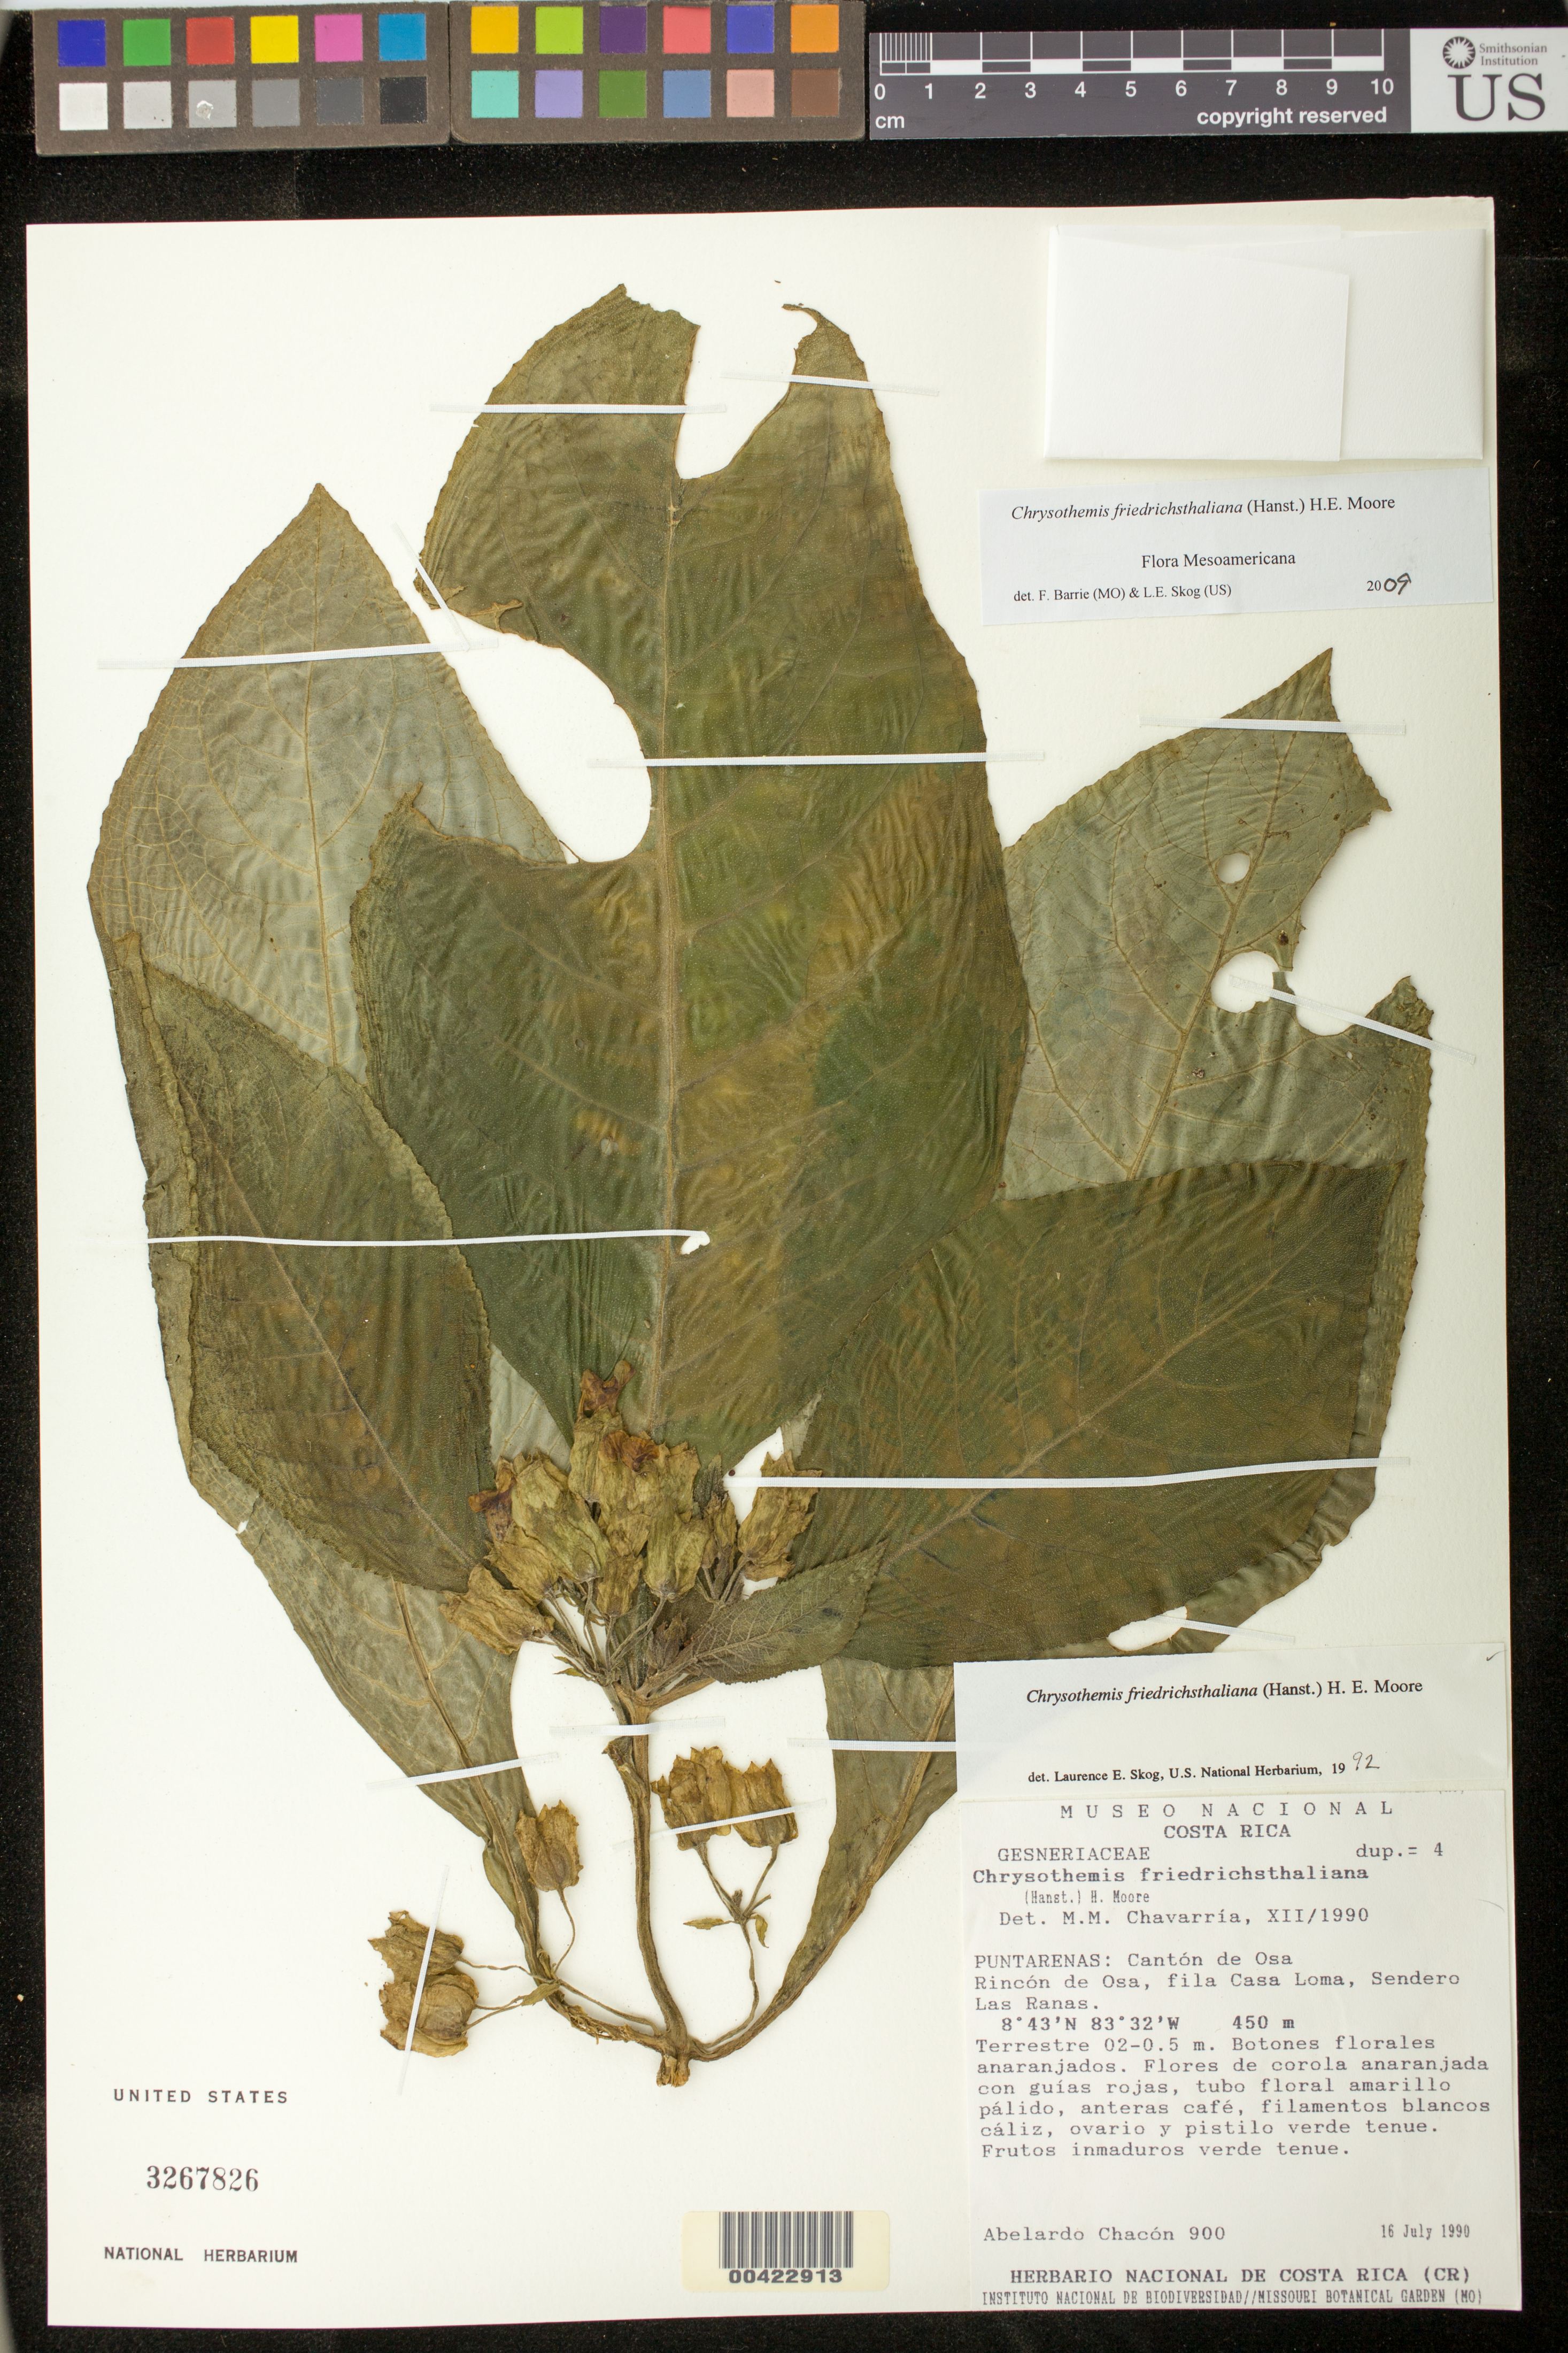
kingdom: Plantae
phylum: Tracheophyta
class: Magnoliopsida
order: Lamiales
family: Gesneriaceae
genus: Chrysothemis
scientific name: Chrysothemis friedrichsthaliana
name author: (Hanst.) H.E. Moore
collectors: A. Chacón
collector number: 900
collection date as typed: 16 Jul 1990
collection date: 1990-07-16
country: Costa Rica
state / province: Puntarenas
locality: Canton de Osa Rincon de Osa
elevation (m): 450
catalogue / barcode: US 3267826